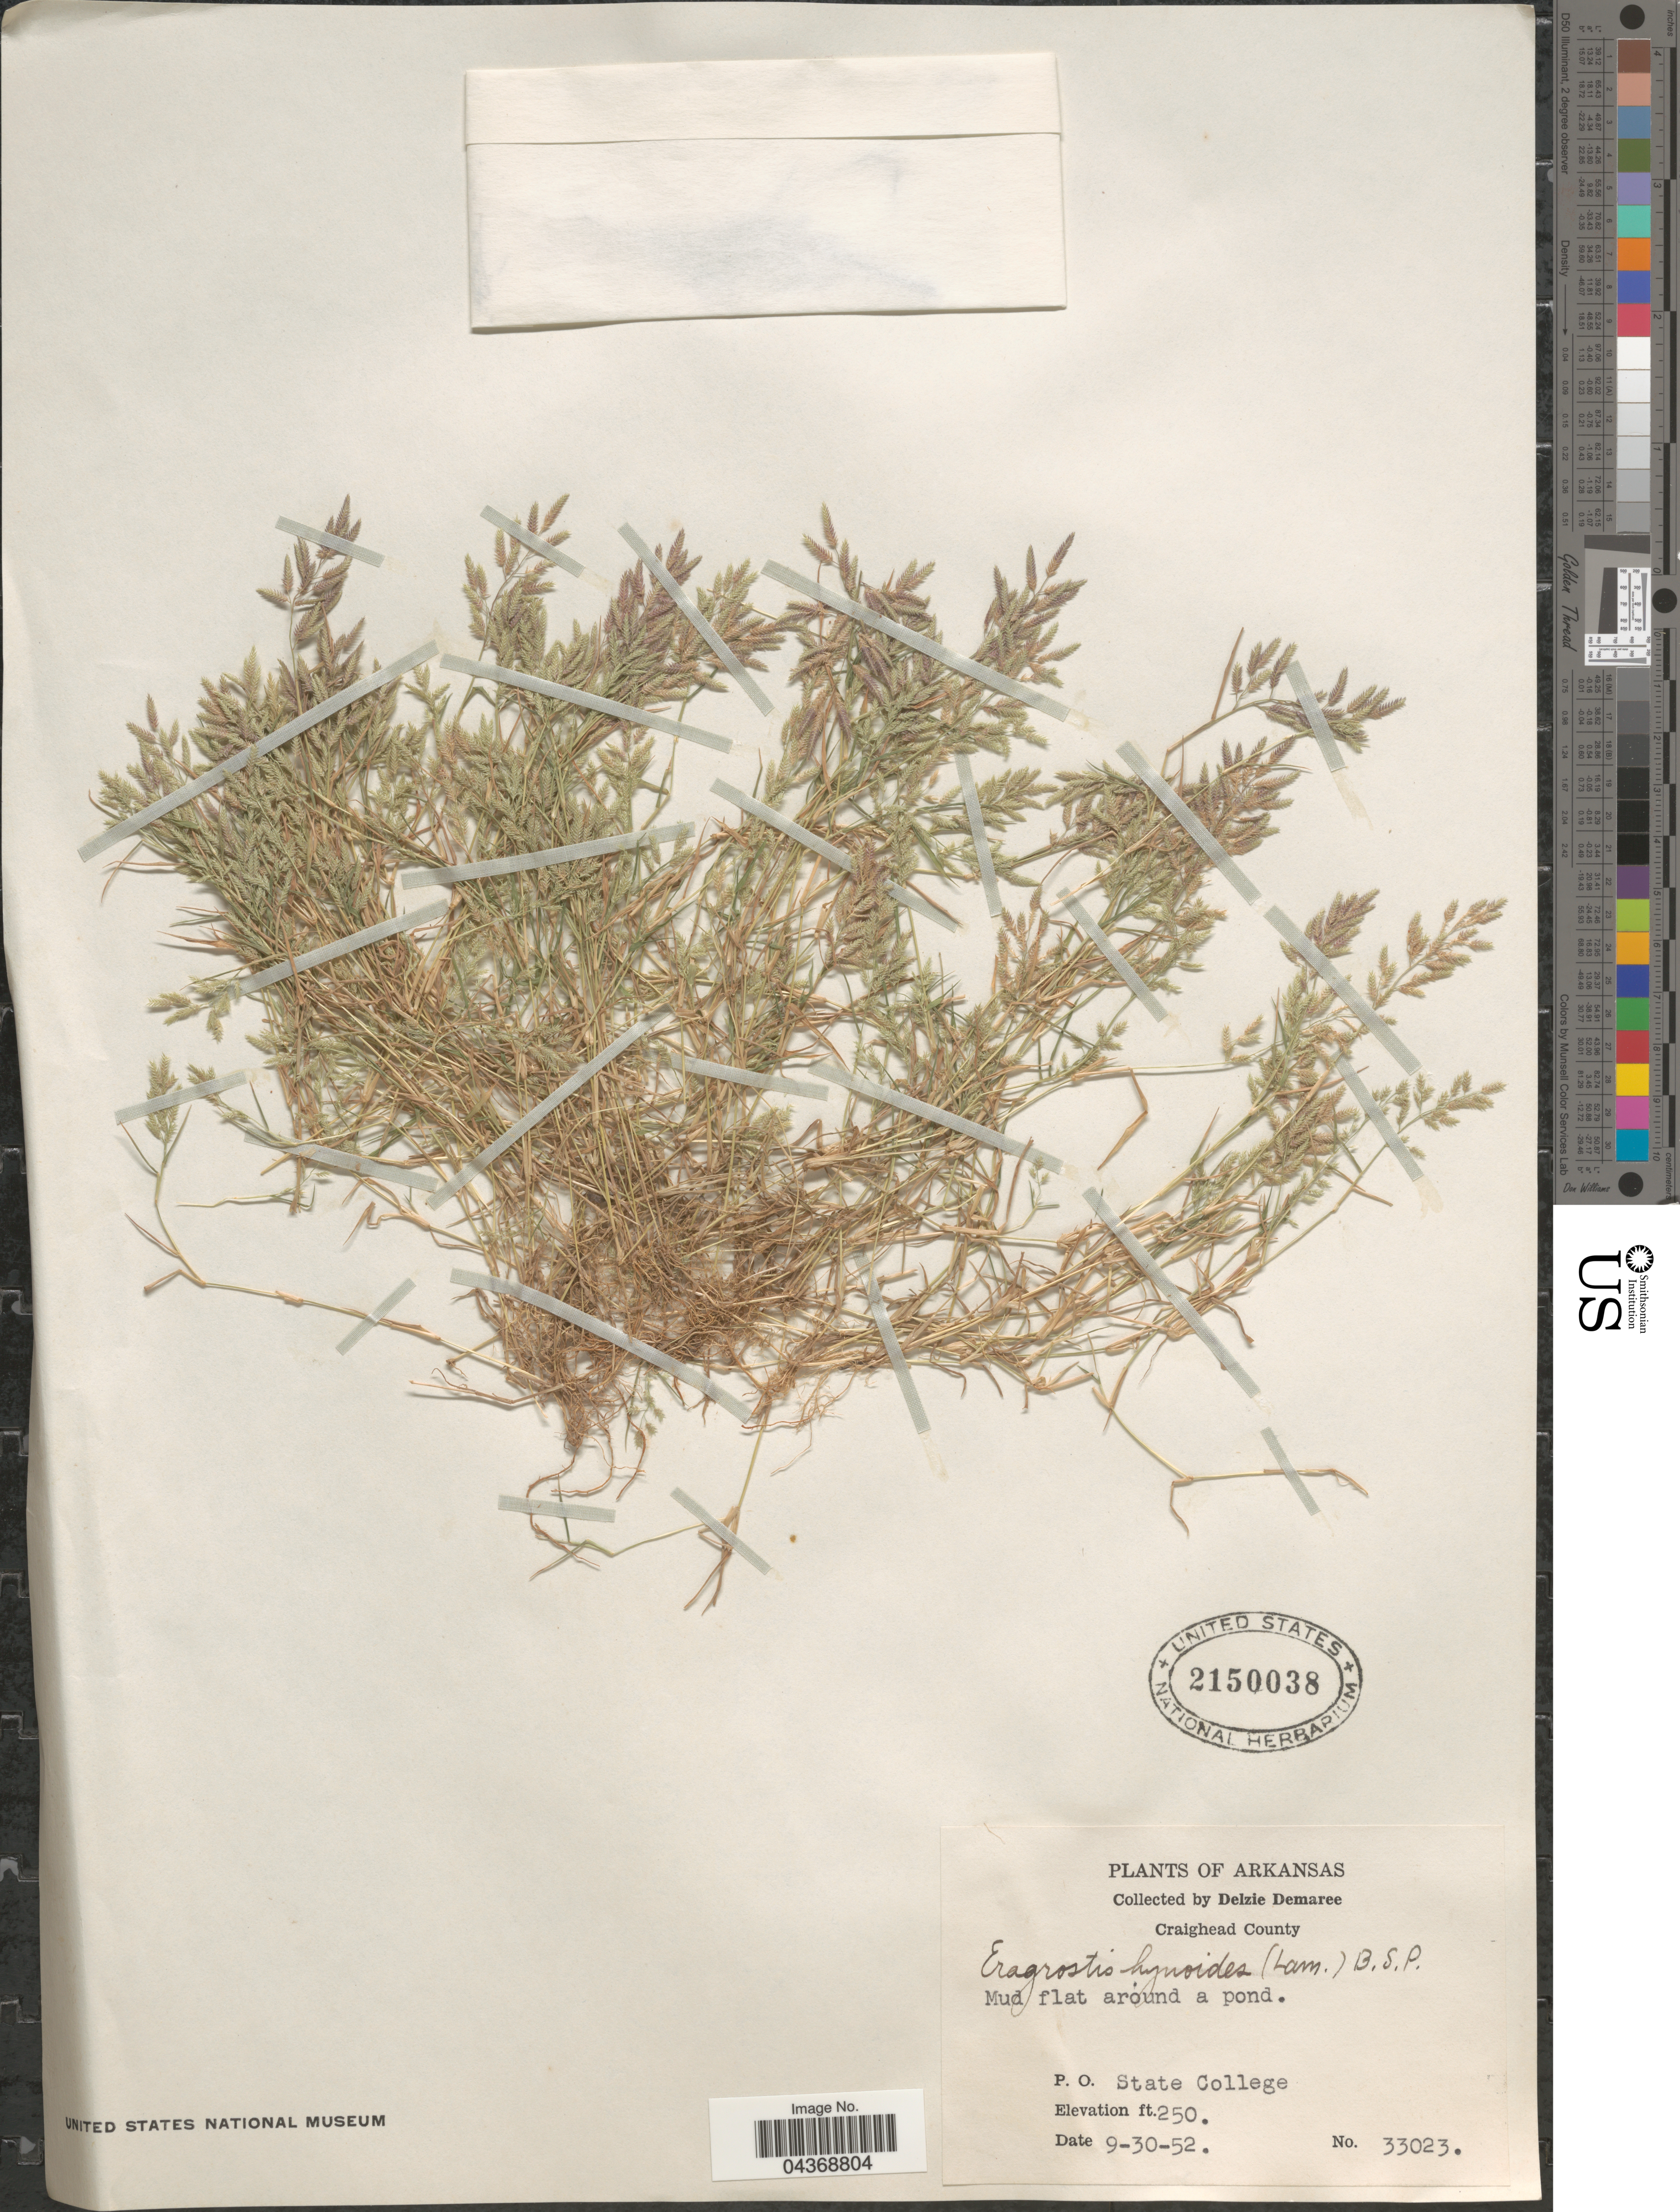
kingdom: Plantae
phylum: Tracheophyta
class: Liliopsida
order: Poales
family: Poaceae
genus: Eragrostis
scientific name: Eragrostis hypnoides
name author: (Lam.) Britton, Stearns & Poggenb.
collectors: D. Demaree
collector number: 33023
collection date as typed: Transcribed d/m/y: 30/9/52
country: United States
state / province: Arkansas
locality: Craighead County. P. O. State College.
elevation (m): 76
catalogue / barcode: US 2150038